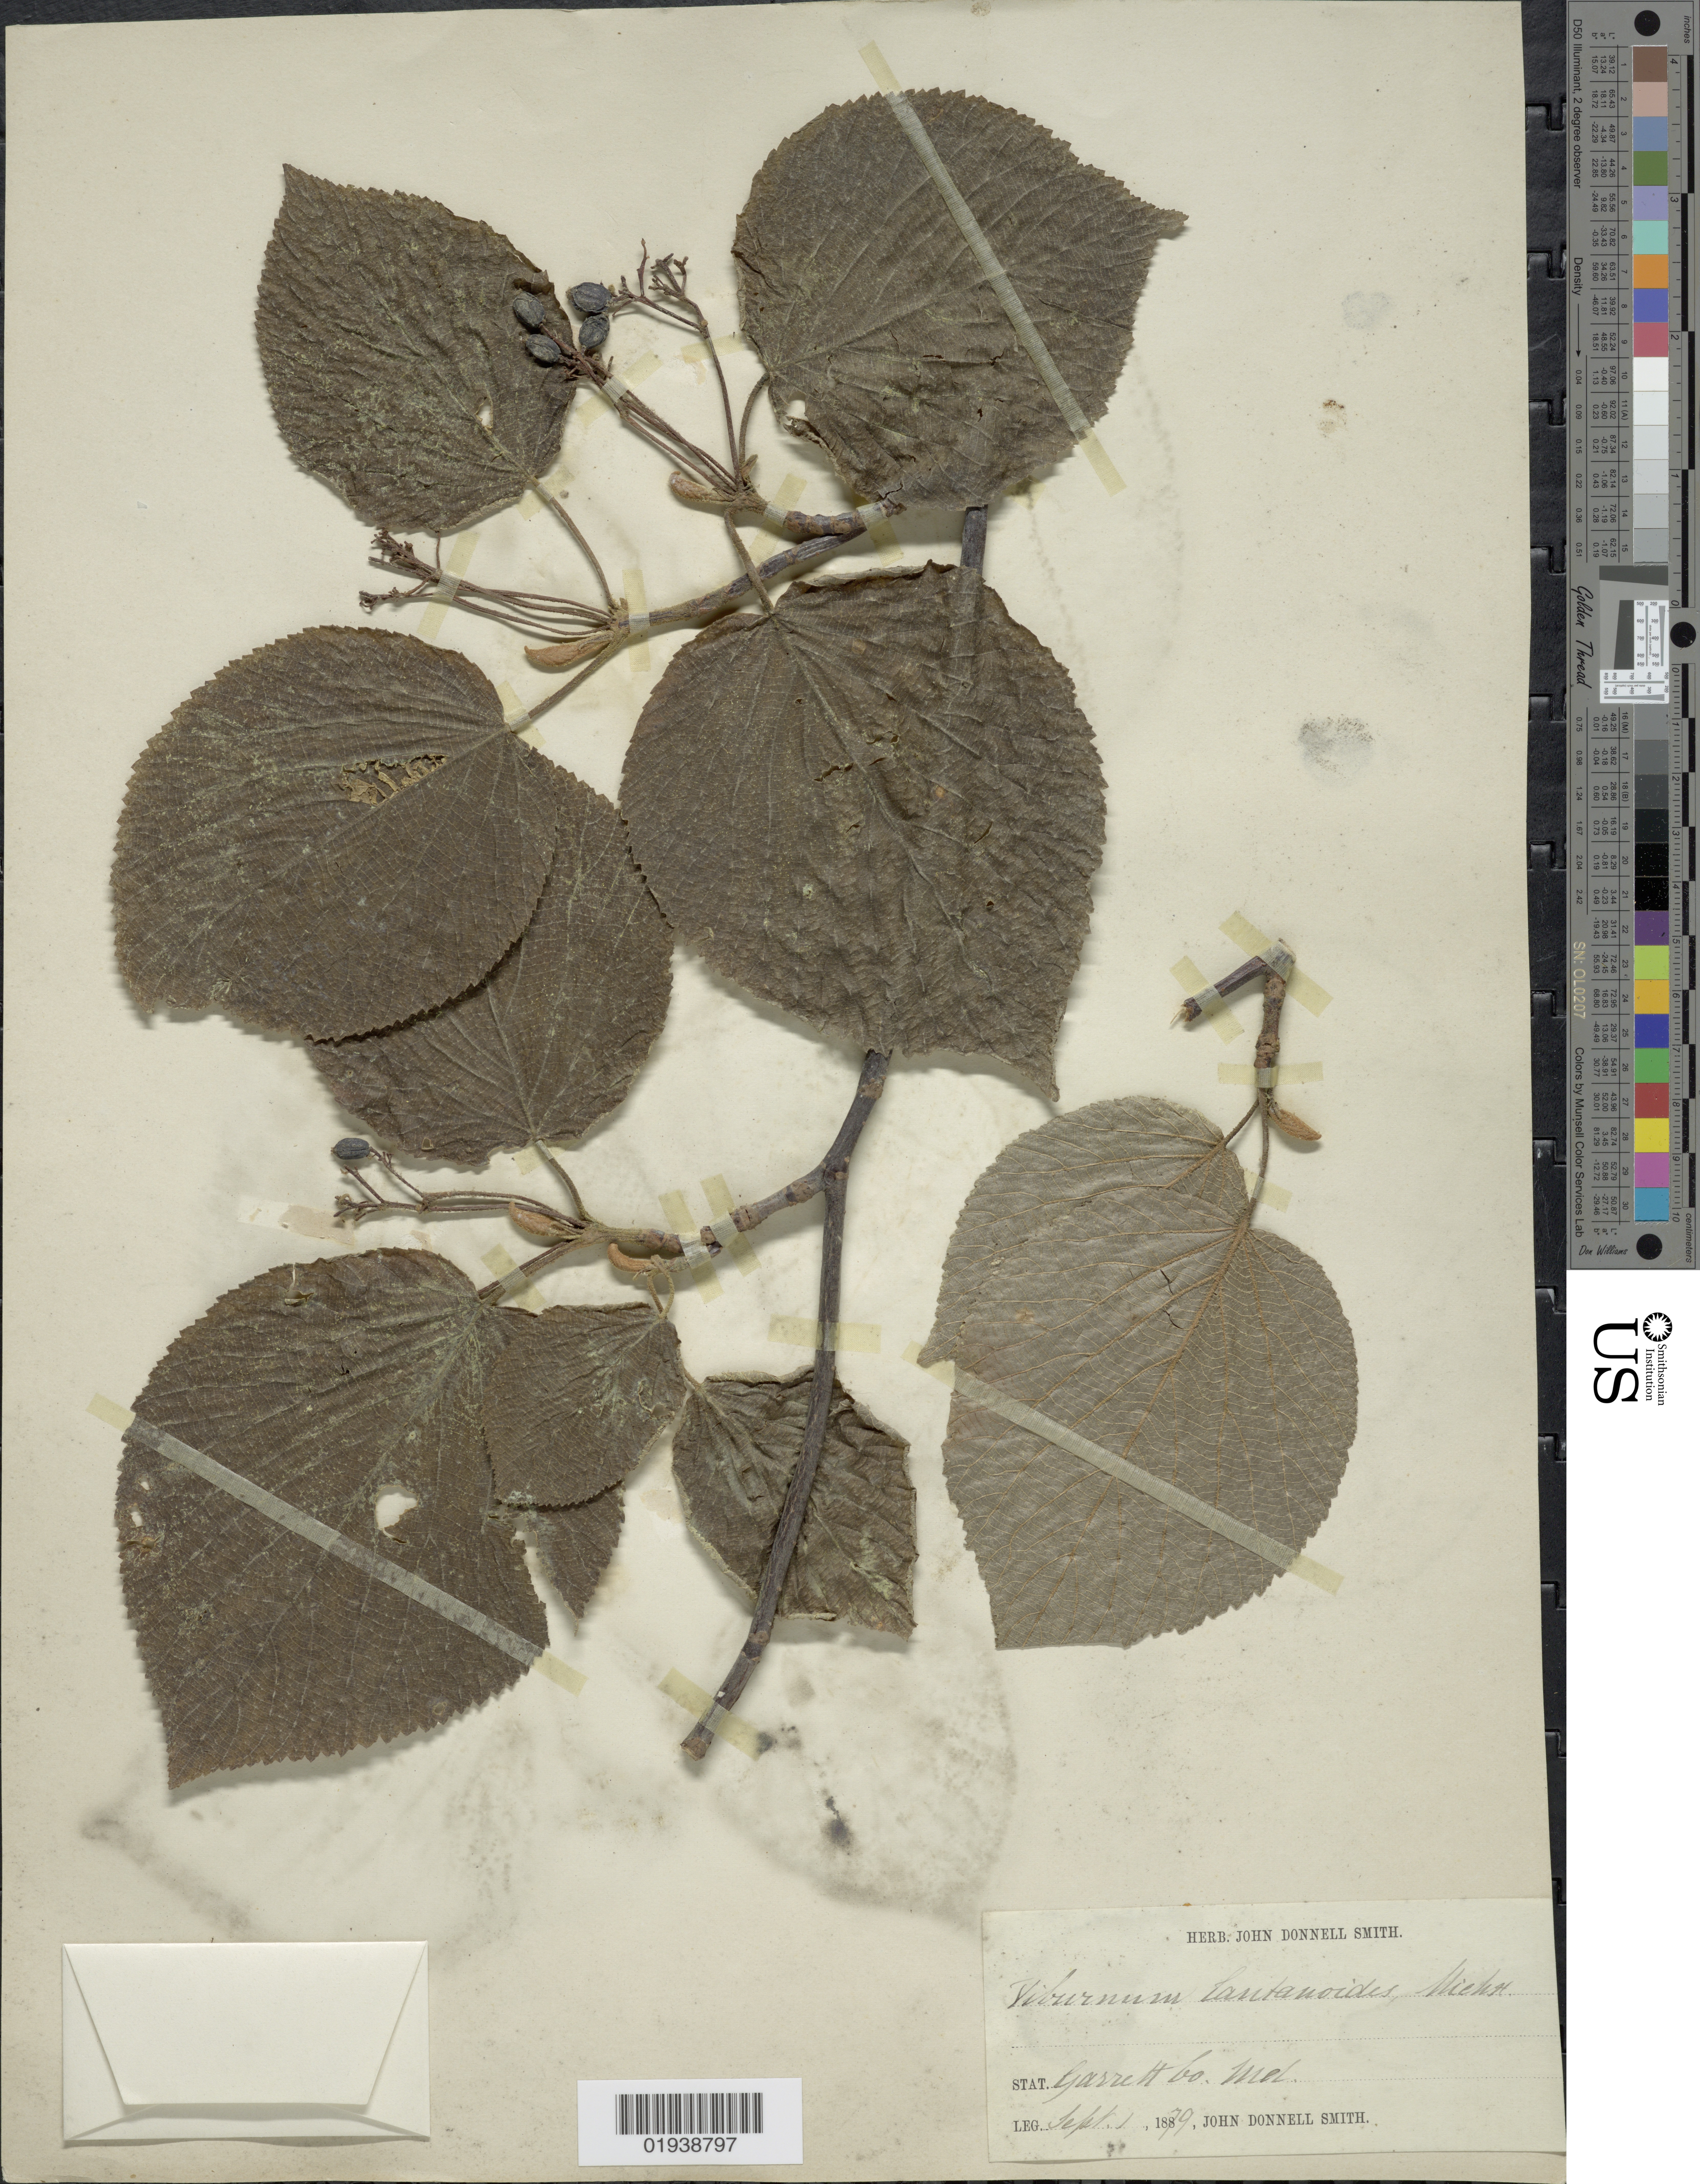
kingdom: Plantae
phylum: Tracheophyta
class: Magnoliopsida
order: Dipsacales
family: Viburnaceae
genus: Viburnum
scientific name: Viburnum lantanoides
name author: Michx.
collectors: J. Donnell Smith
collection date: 1879-09-01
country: United States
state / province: Maryland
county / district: Garrett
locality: Garrett Co.